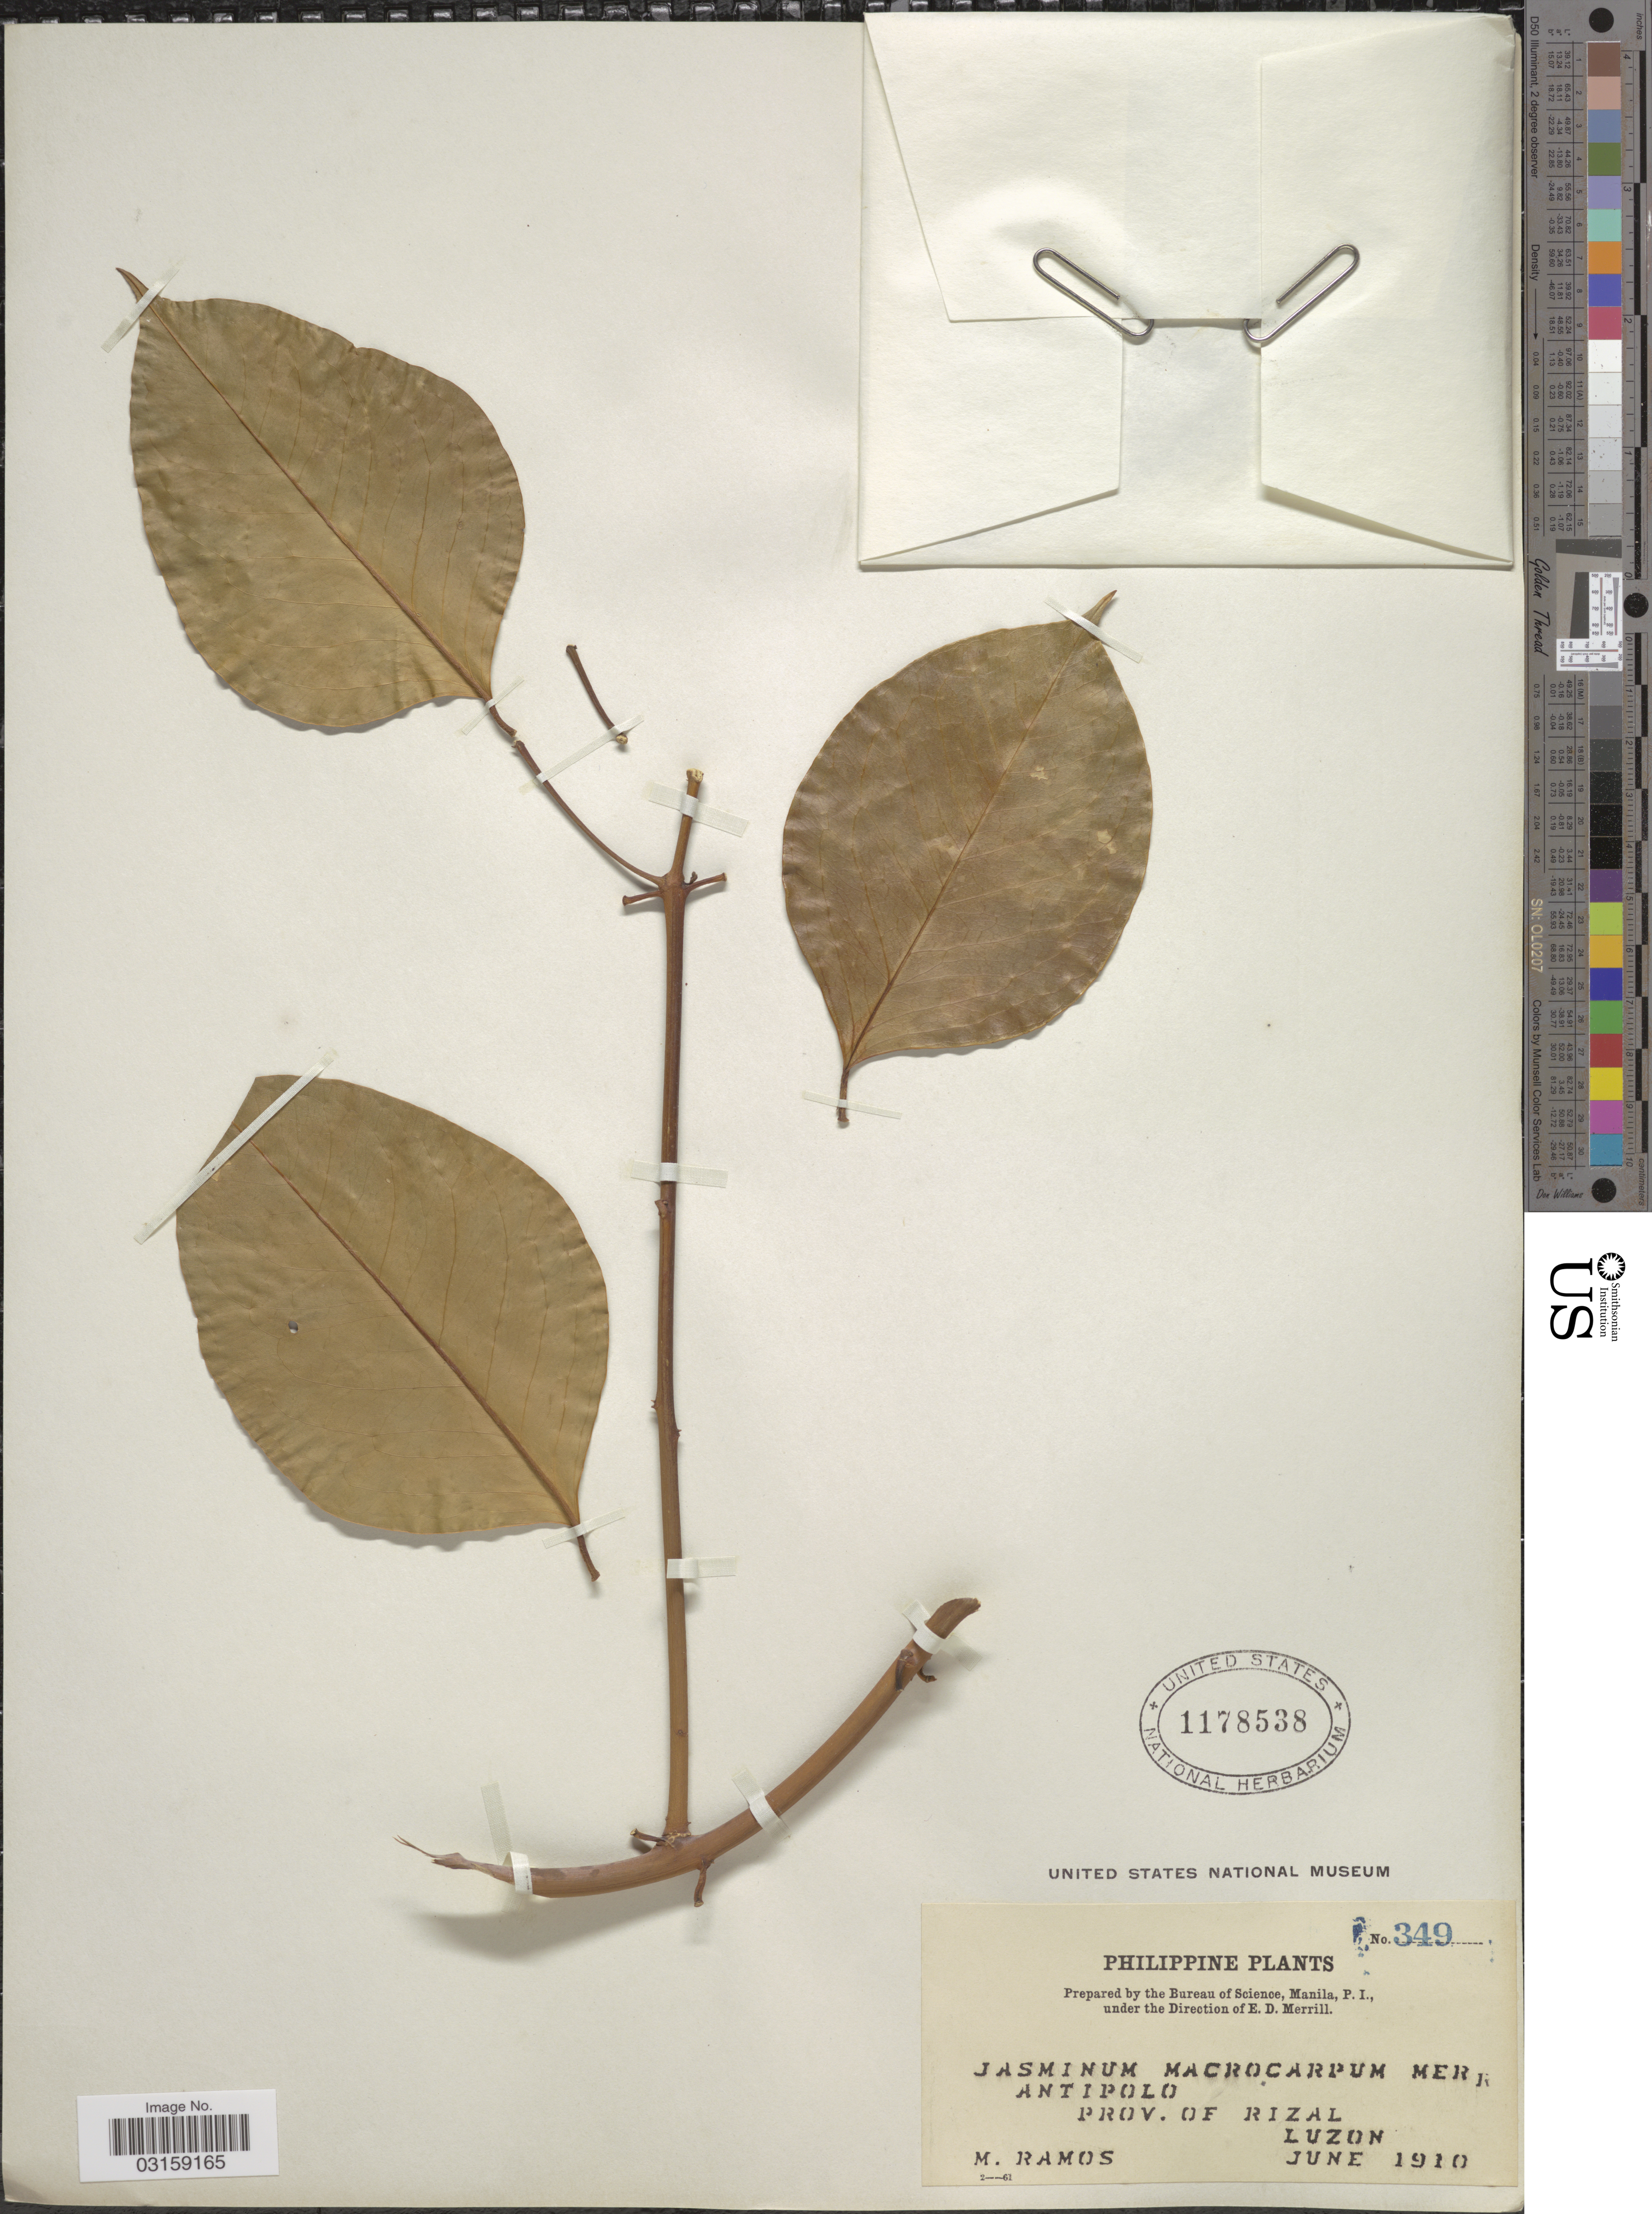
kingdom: Plantae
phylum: Tracheophyta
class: Magnoliopsida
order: Lamiales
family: Oleaceae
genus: Jasminum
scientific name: Jasminum multiflorum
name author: (Burm. f.) Andrews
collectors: M. Ramos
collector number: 349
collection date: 1910-06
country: Philippines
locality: Antipolo. Prov. of Rizal, Luzon.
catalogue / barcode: US 1178538